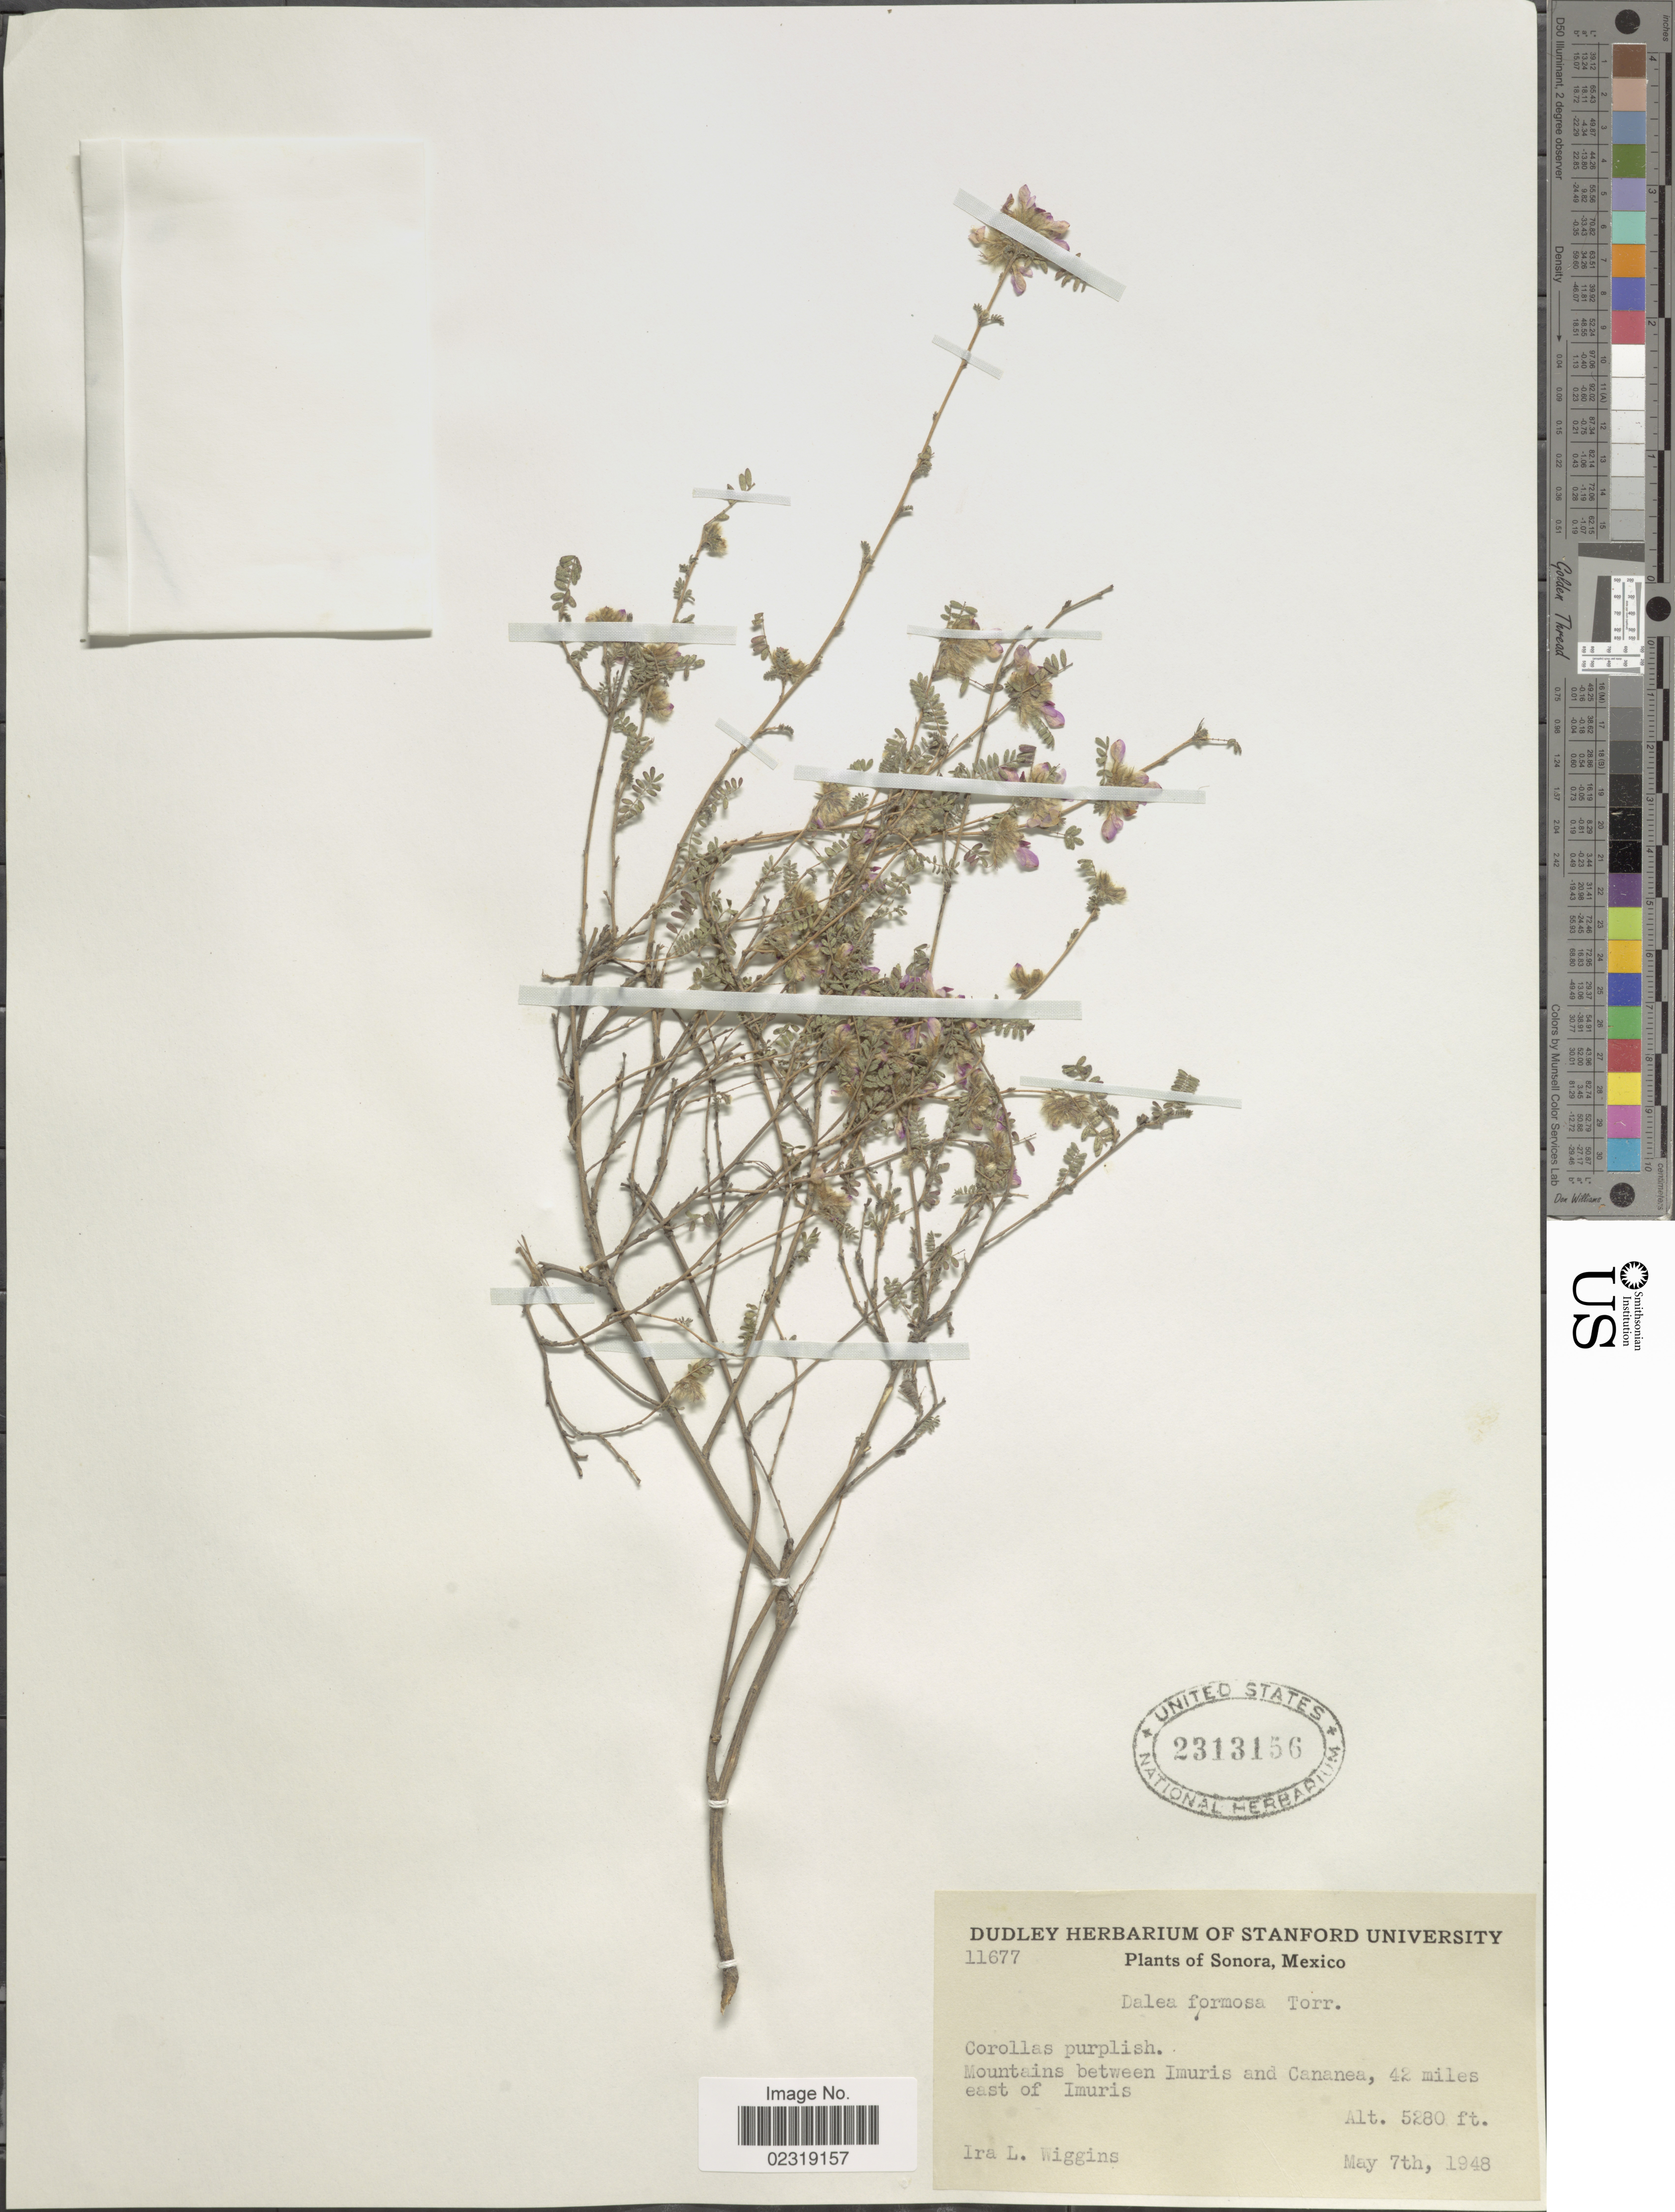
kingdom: Plantae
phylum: Tracheophyta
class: Magnoliopsida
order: Fabales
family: Fabaceae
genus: Dalea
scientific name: Dalea formosa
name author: Torr.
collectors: I. L. Wiggins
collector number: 11677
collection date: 1948-05-07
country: Mexico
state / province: Sonora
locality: Sonora, Mexico. Mountains between Imuris and Cananea, 42 miles east of Imuris.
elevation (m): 1609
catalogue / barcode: US 2313156